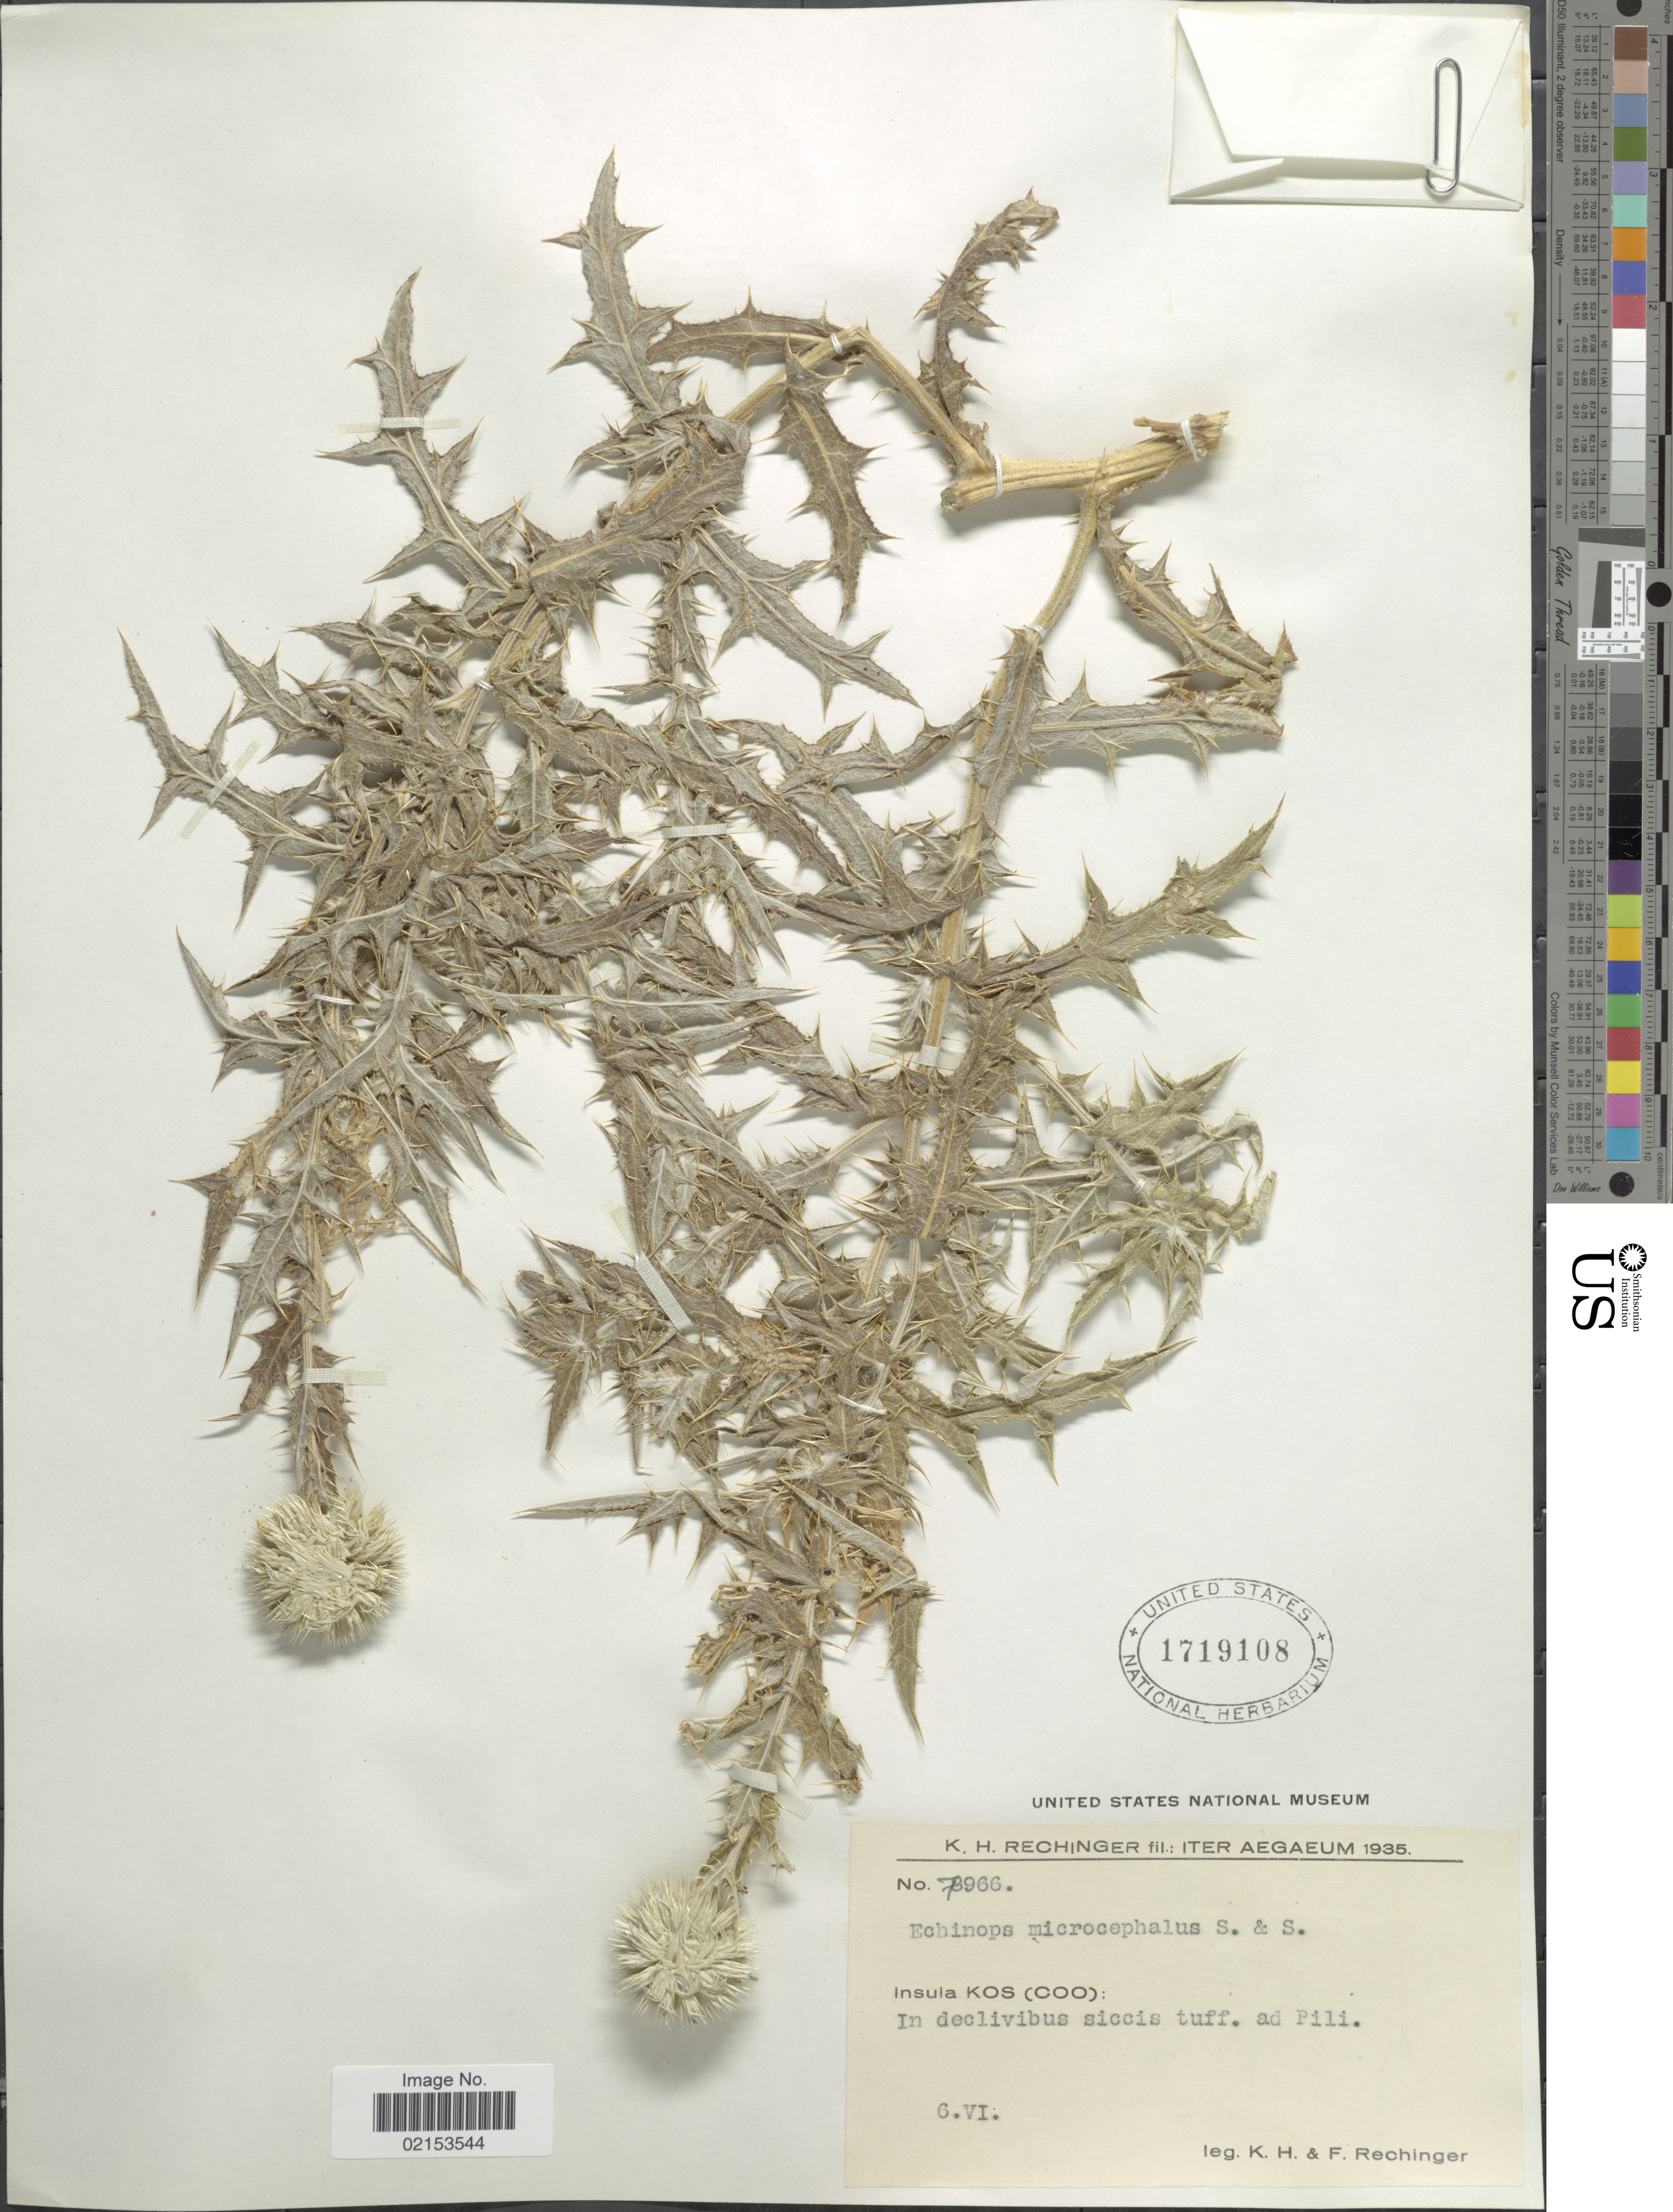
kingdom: Plantae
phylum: Tracheophyta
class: Magnoliopsida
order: Asterales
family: Asteraceae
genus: Echinops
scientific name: Echinops microcephalus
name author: Sm.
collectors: K. H. Rechinger & F. Rechinger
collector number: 7966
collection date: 1935-06-06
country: Greece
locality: Insula Kos (Coo)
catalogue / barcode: US 1719108